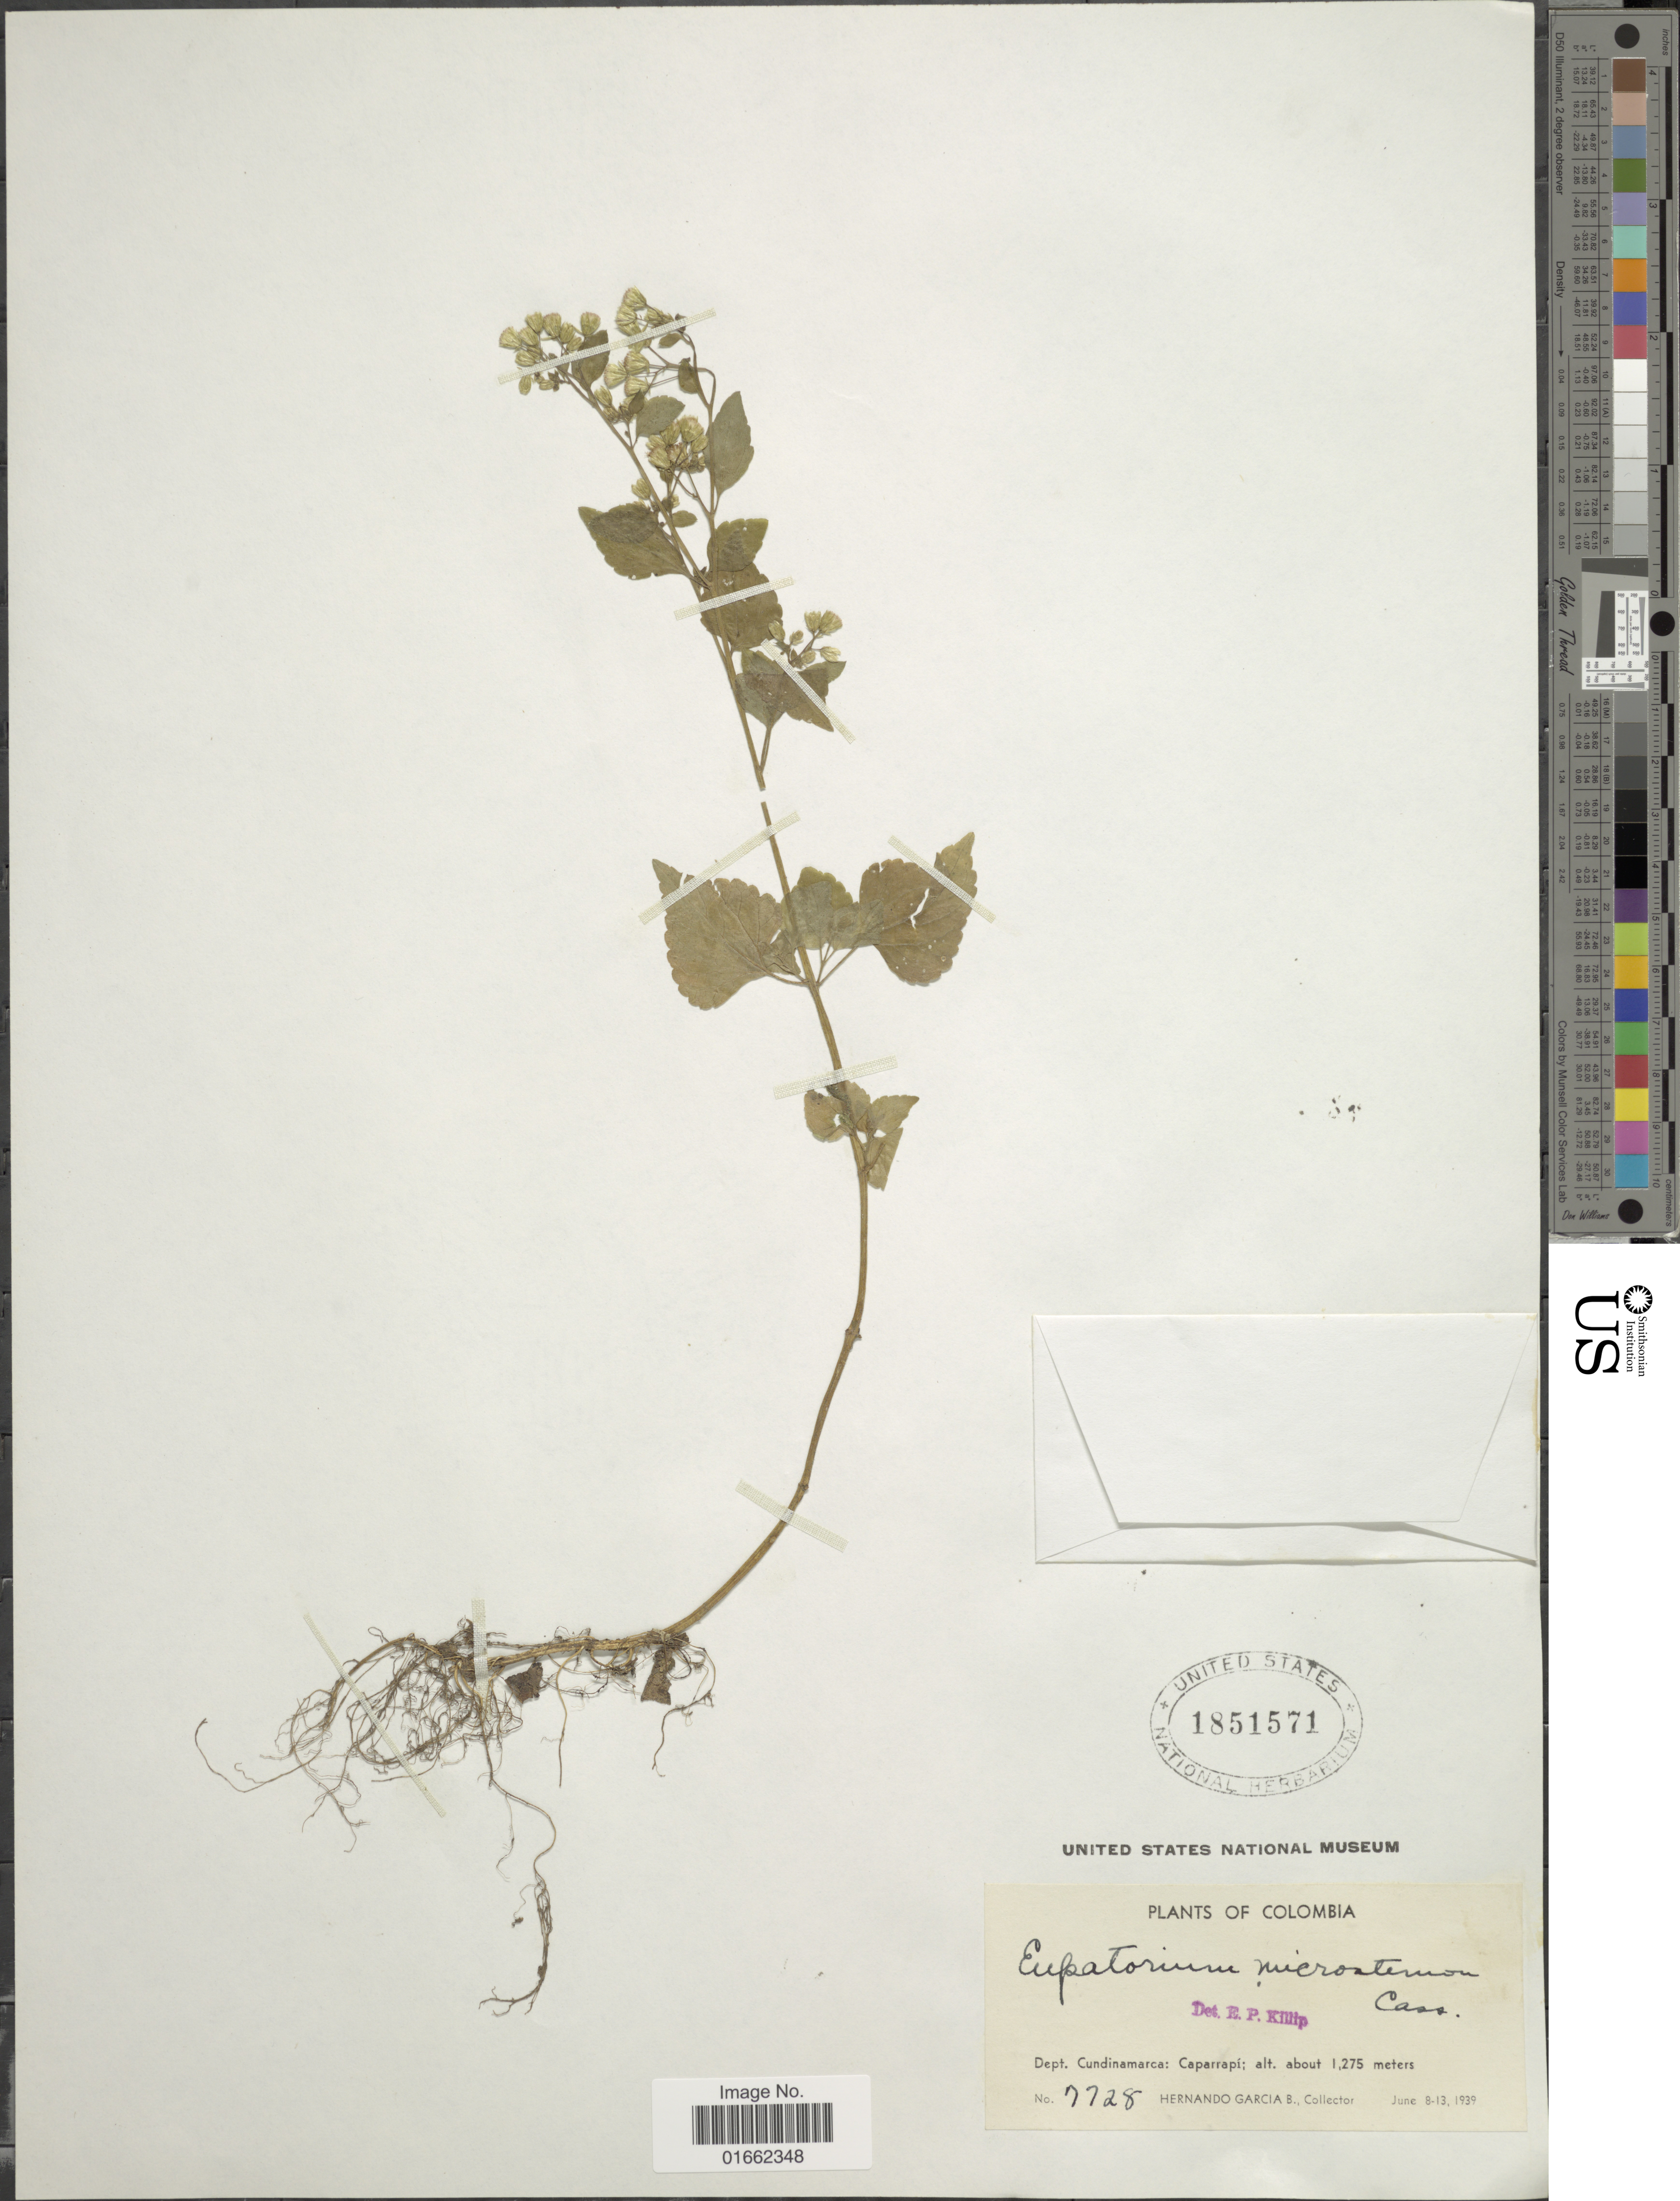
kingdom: Plantae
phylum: Tracheophyta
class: Magnoliopsida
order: Asterales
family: Asteraceae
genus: Fleischmannia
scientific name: Fleischmannia microstemon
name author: (Cass.) R.M. King & H. Rob.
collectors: H. García Barriga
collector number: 7728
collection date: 1939-06-08/1939-06-13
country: Colombia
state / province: Cundinamarca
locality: Dept. Cundinamarca: Caparrapí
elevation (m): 1275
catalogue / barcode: US 1851571